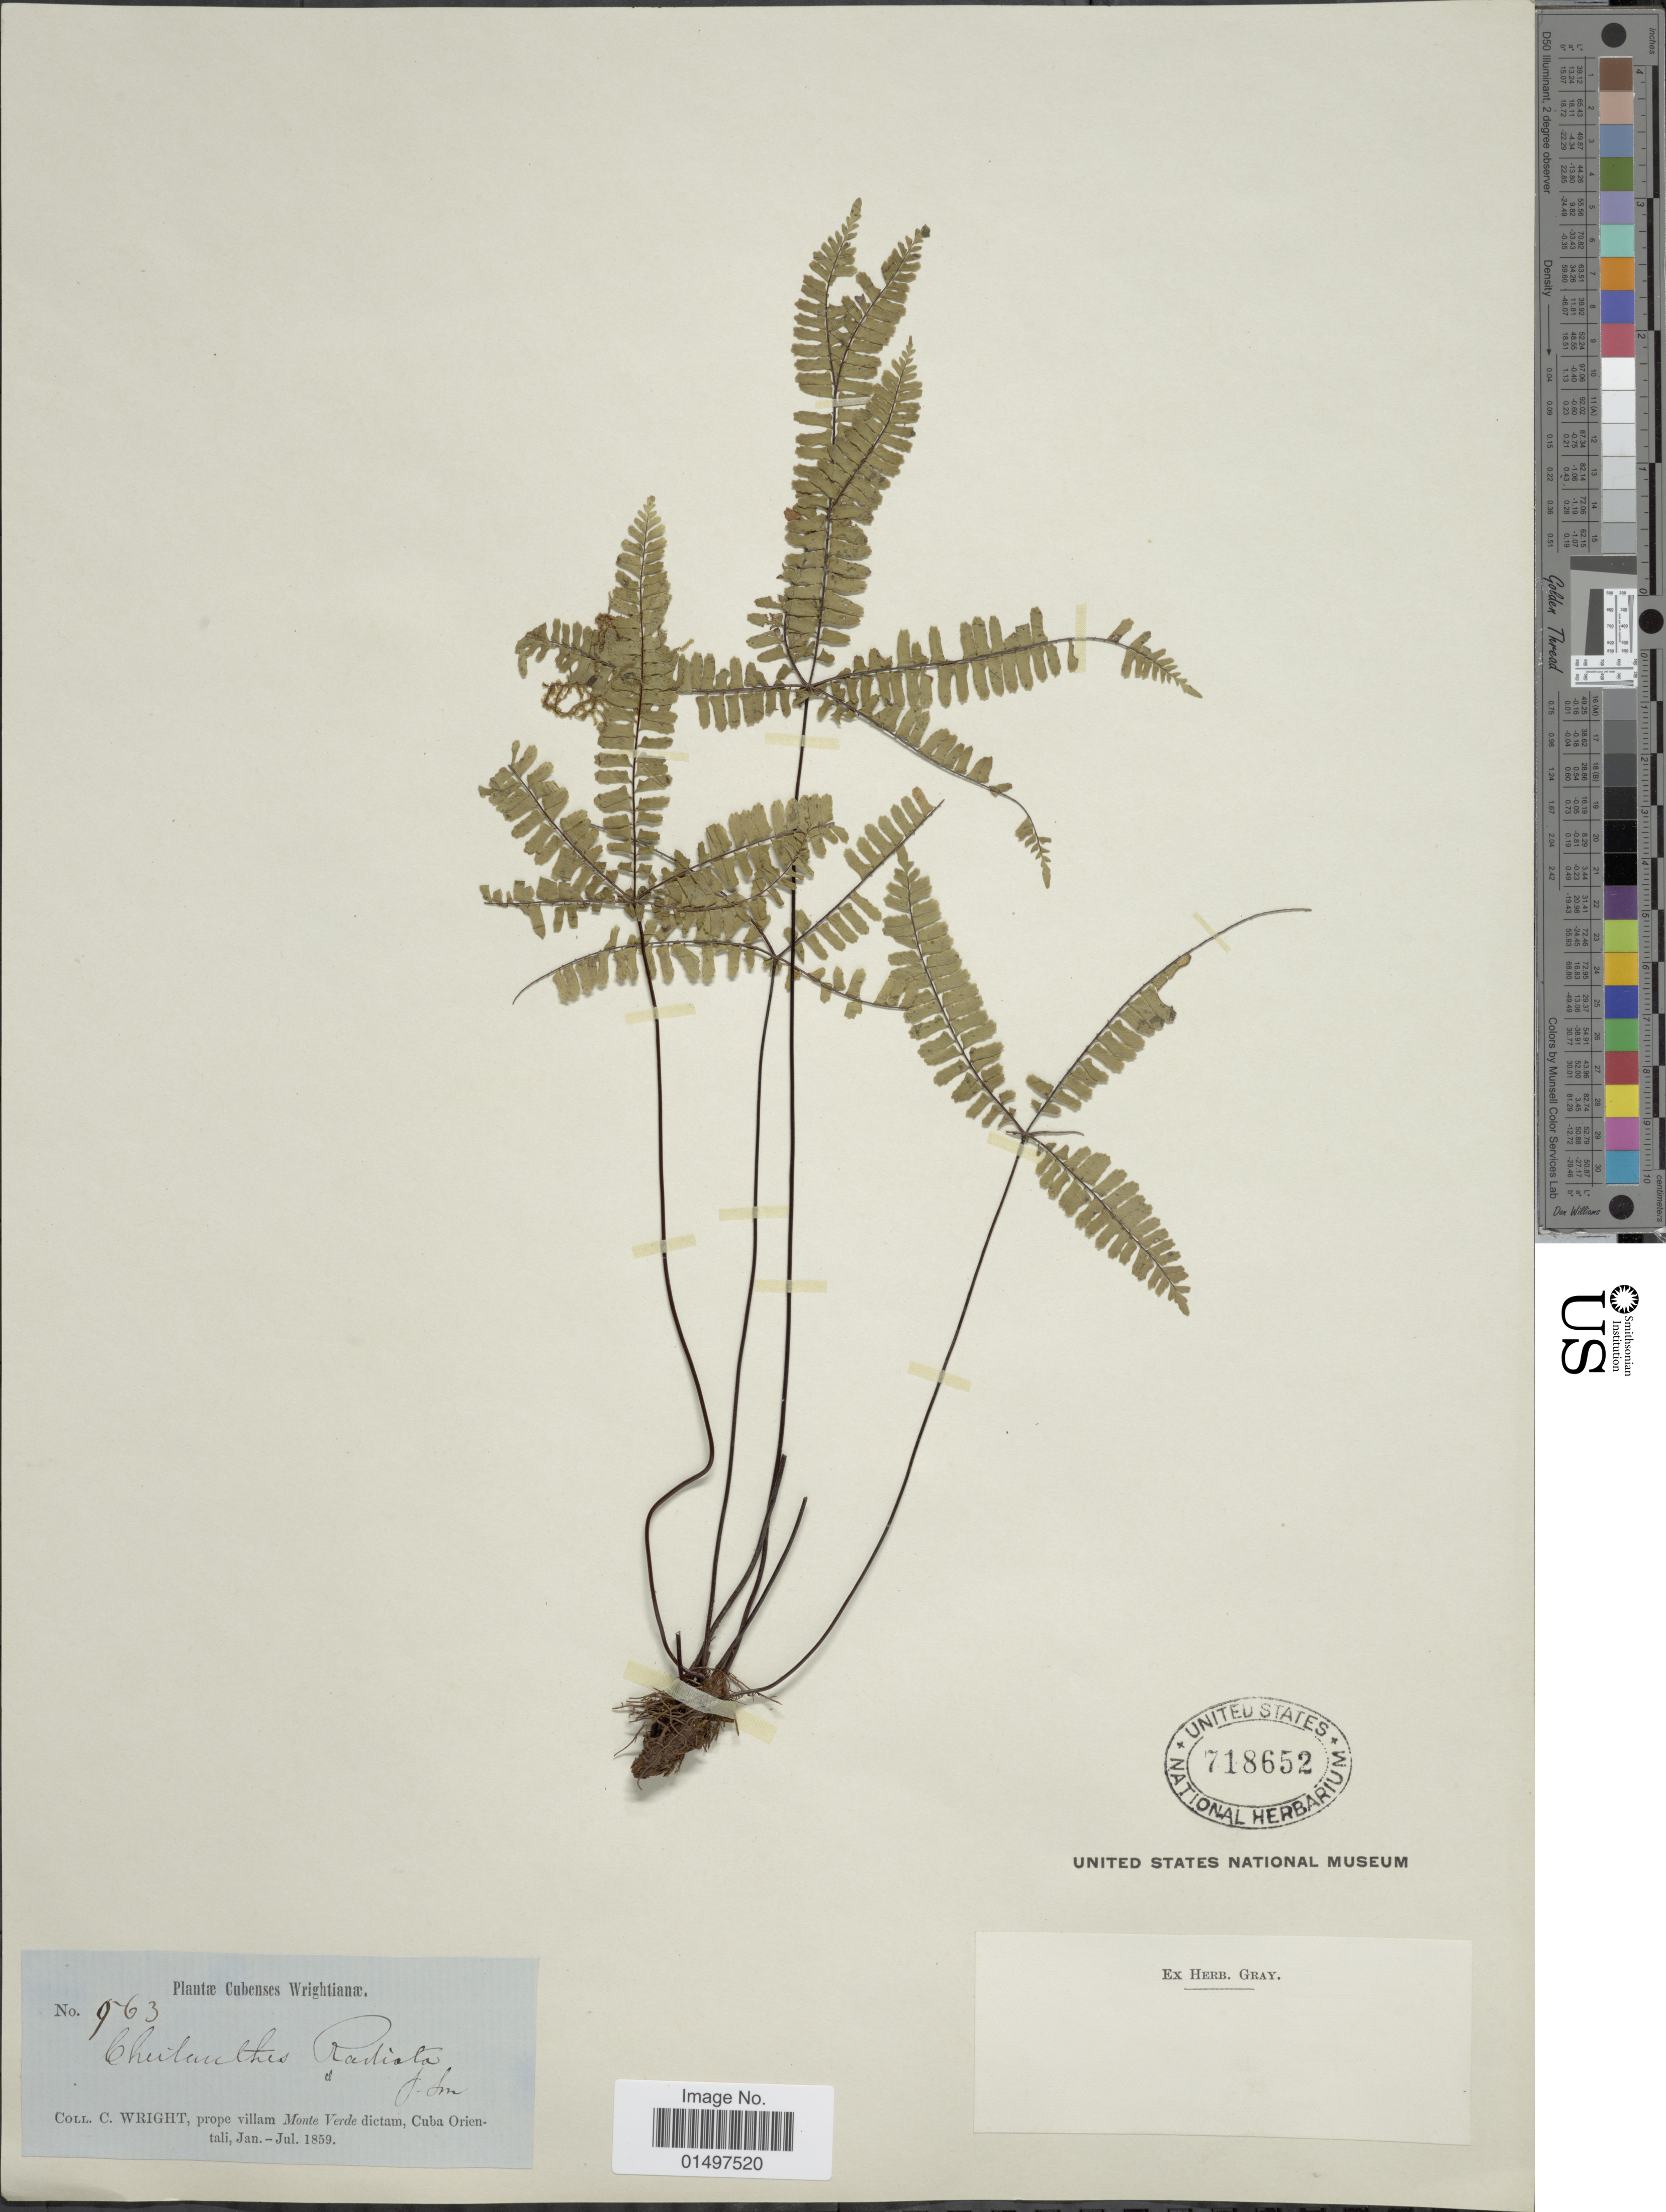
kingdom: Plantae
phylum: Tracheophyta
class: Polypodiopsida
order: Polypodiales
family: Pteridaceae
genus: Adiantopsis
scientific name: Adiantopsis radiata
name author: (L.) Fée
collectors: C. Wright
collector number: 963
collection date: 1859-01/1859-07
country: Cuba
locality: Cubenses Wrightianae. Prope villam Monte Verde dictam, Cuba Orientali.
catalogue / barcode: US 718652